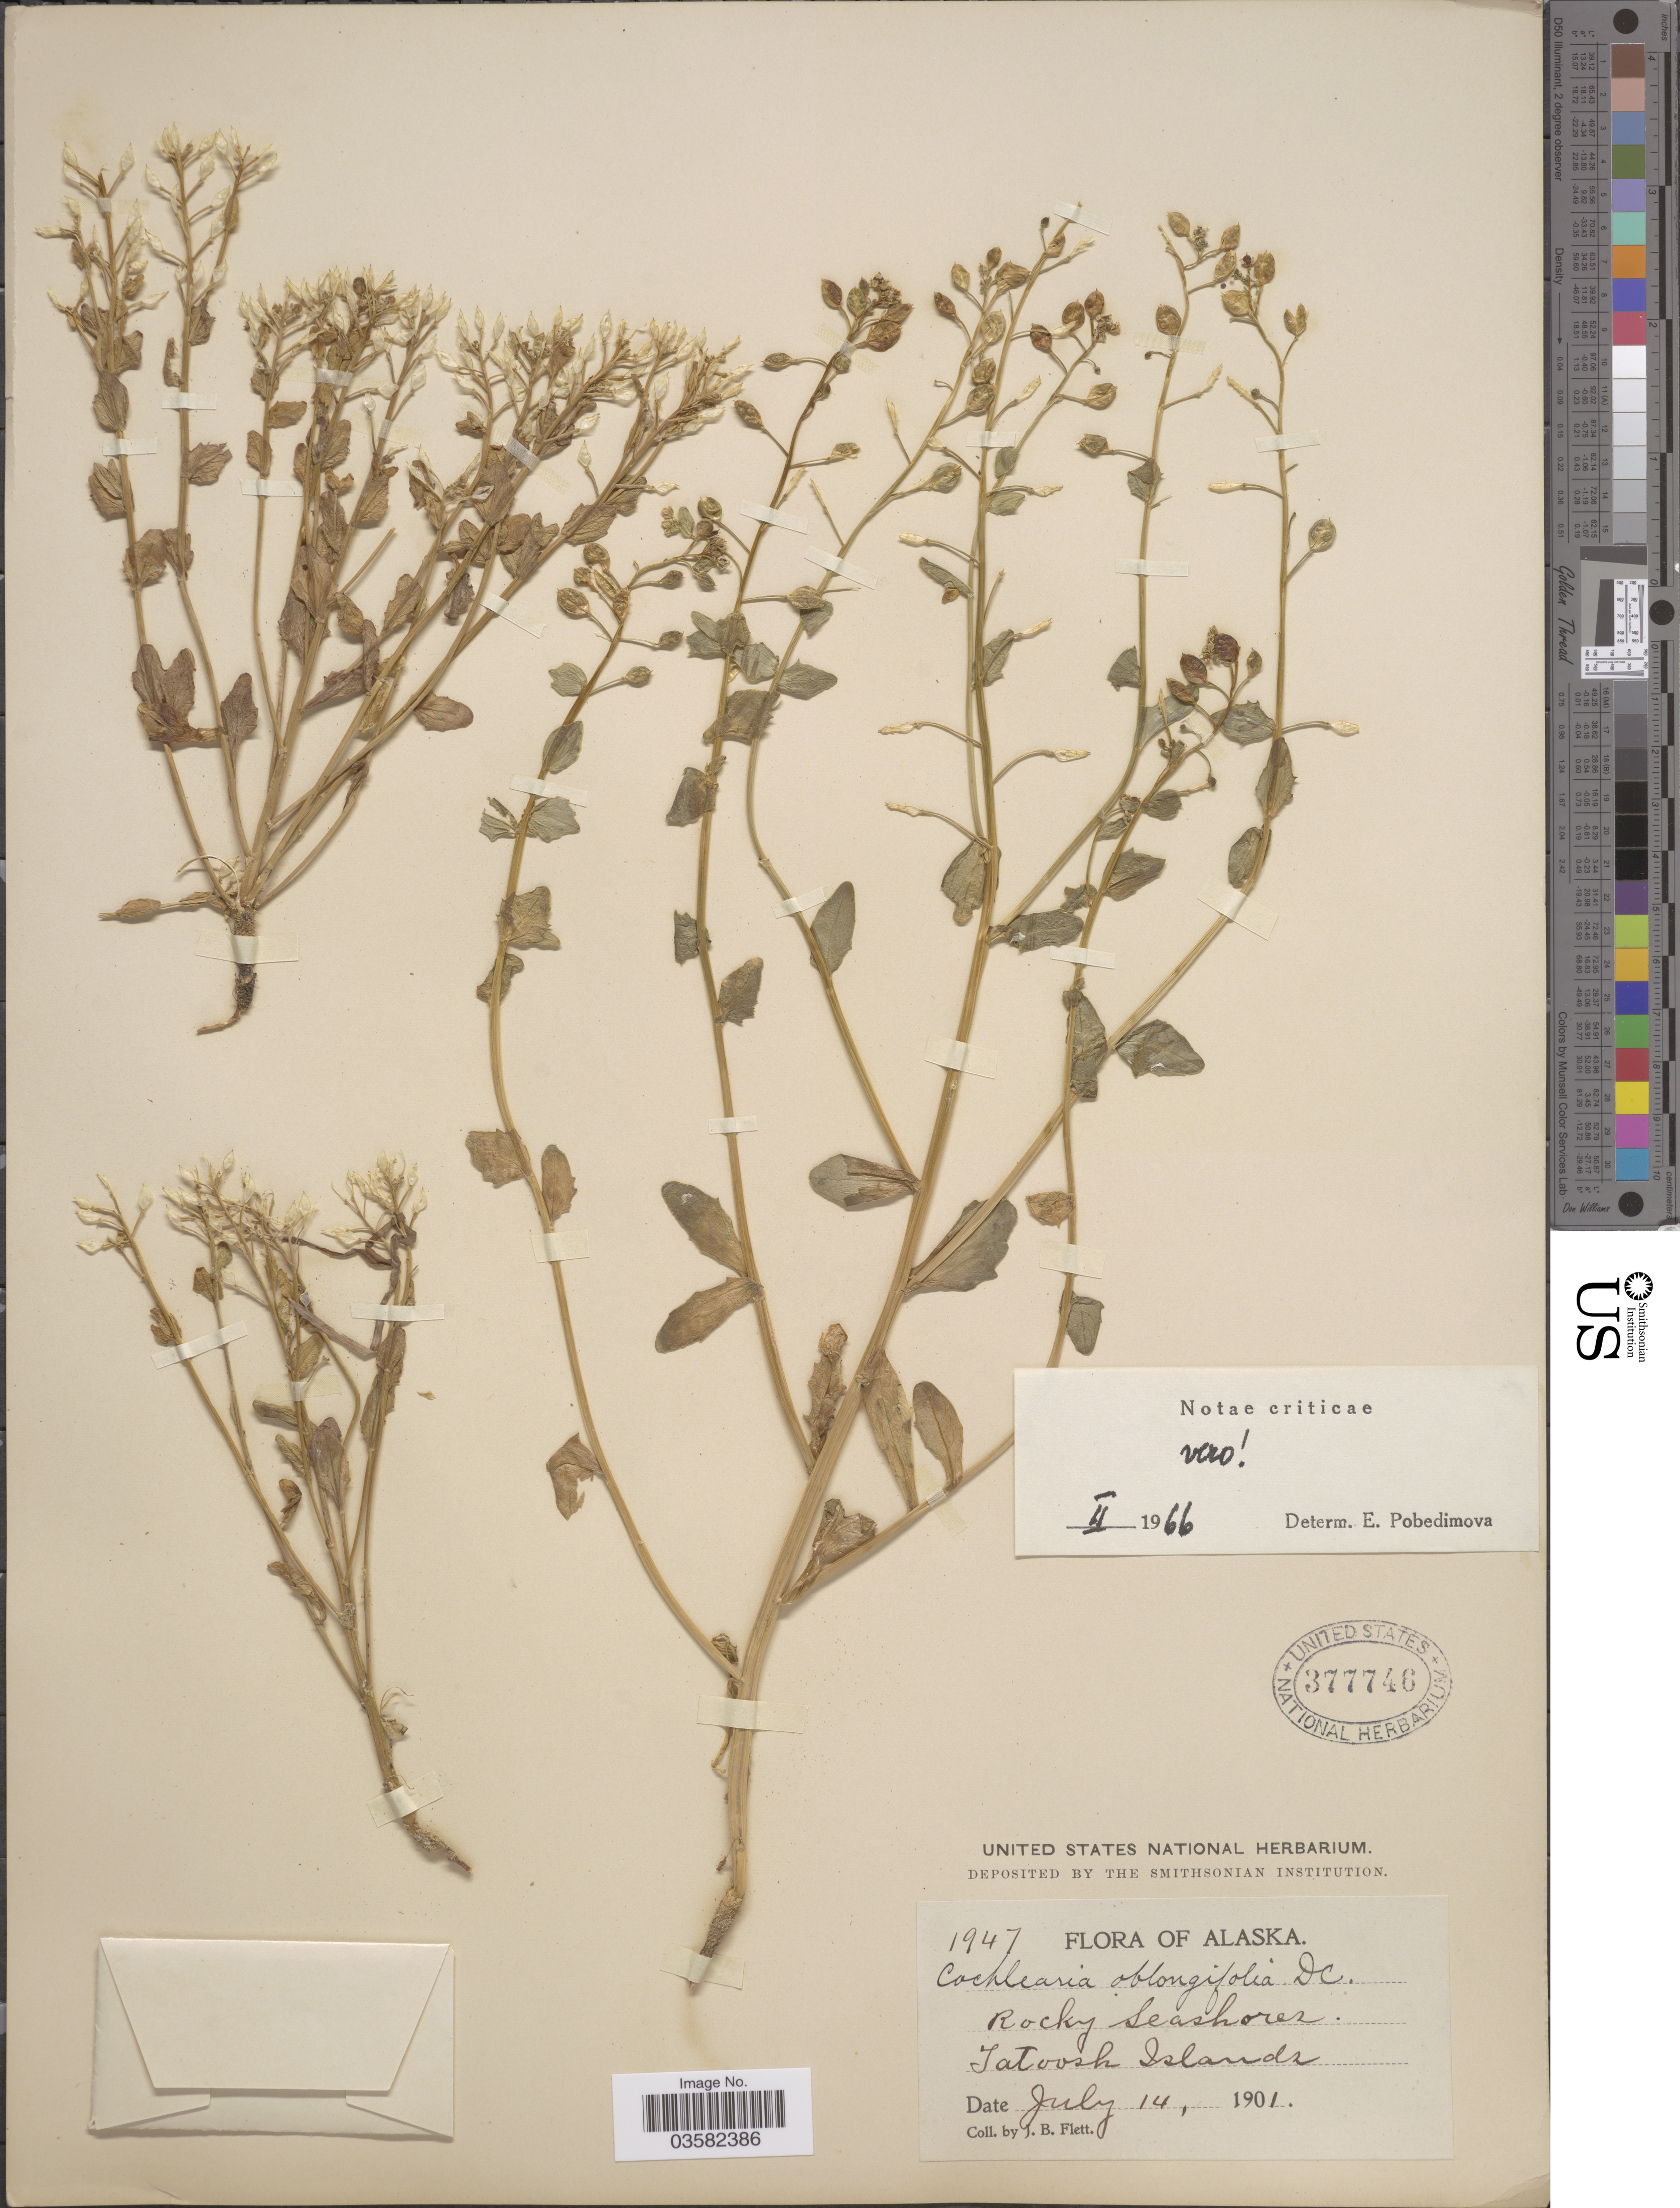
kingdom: Plantae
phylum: Tracheophyta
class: Magnoliopsida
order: Brassicales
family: Brassicaceae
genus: Cochlearia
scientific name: Cochlearia oblongifolia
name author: DC.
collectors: J. Flett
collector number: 1947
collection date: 1901-07-14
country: United States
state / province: Alaska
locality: Rocky Seashores. Tatoosh Islands.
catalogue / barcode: US 377746